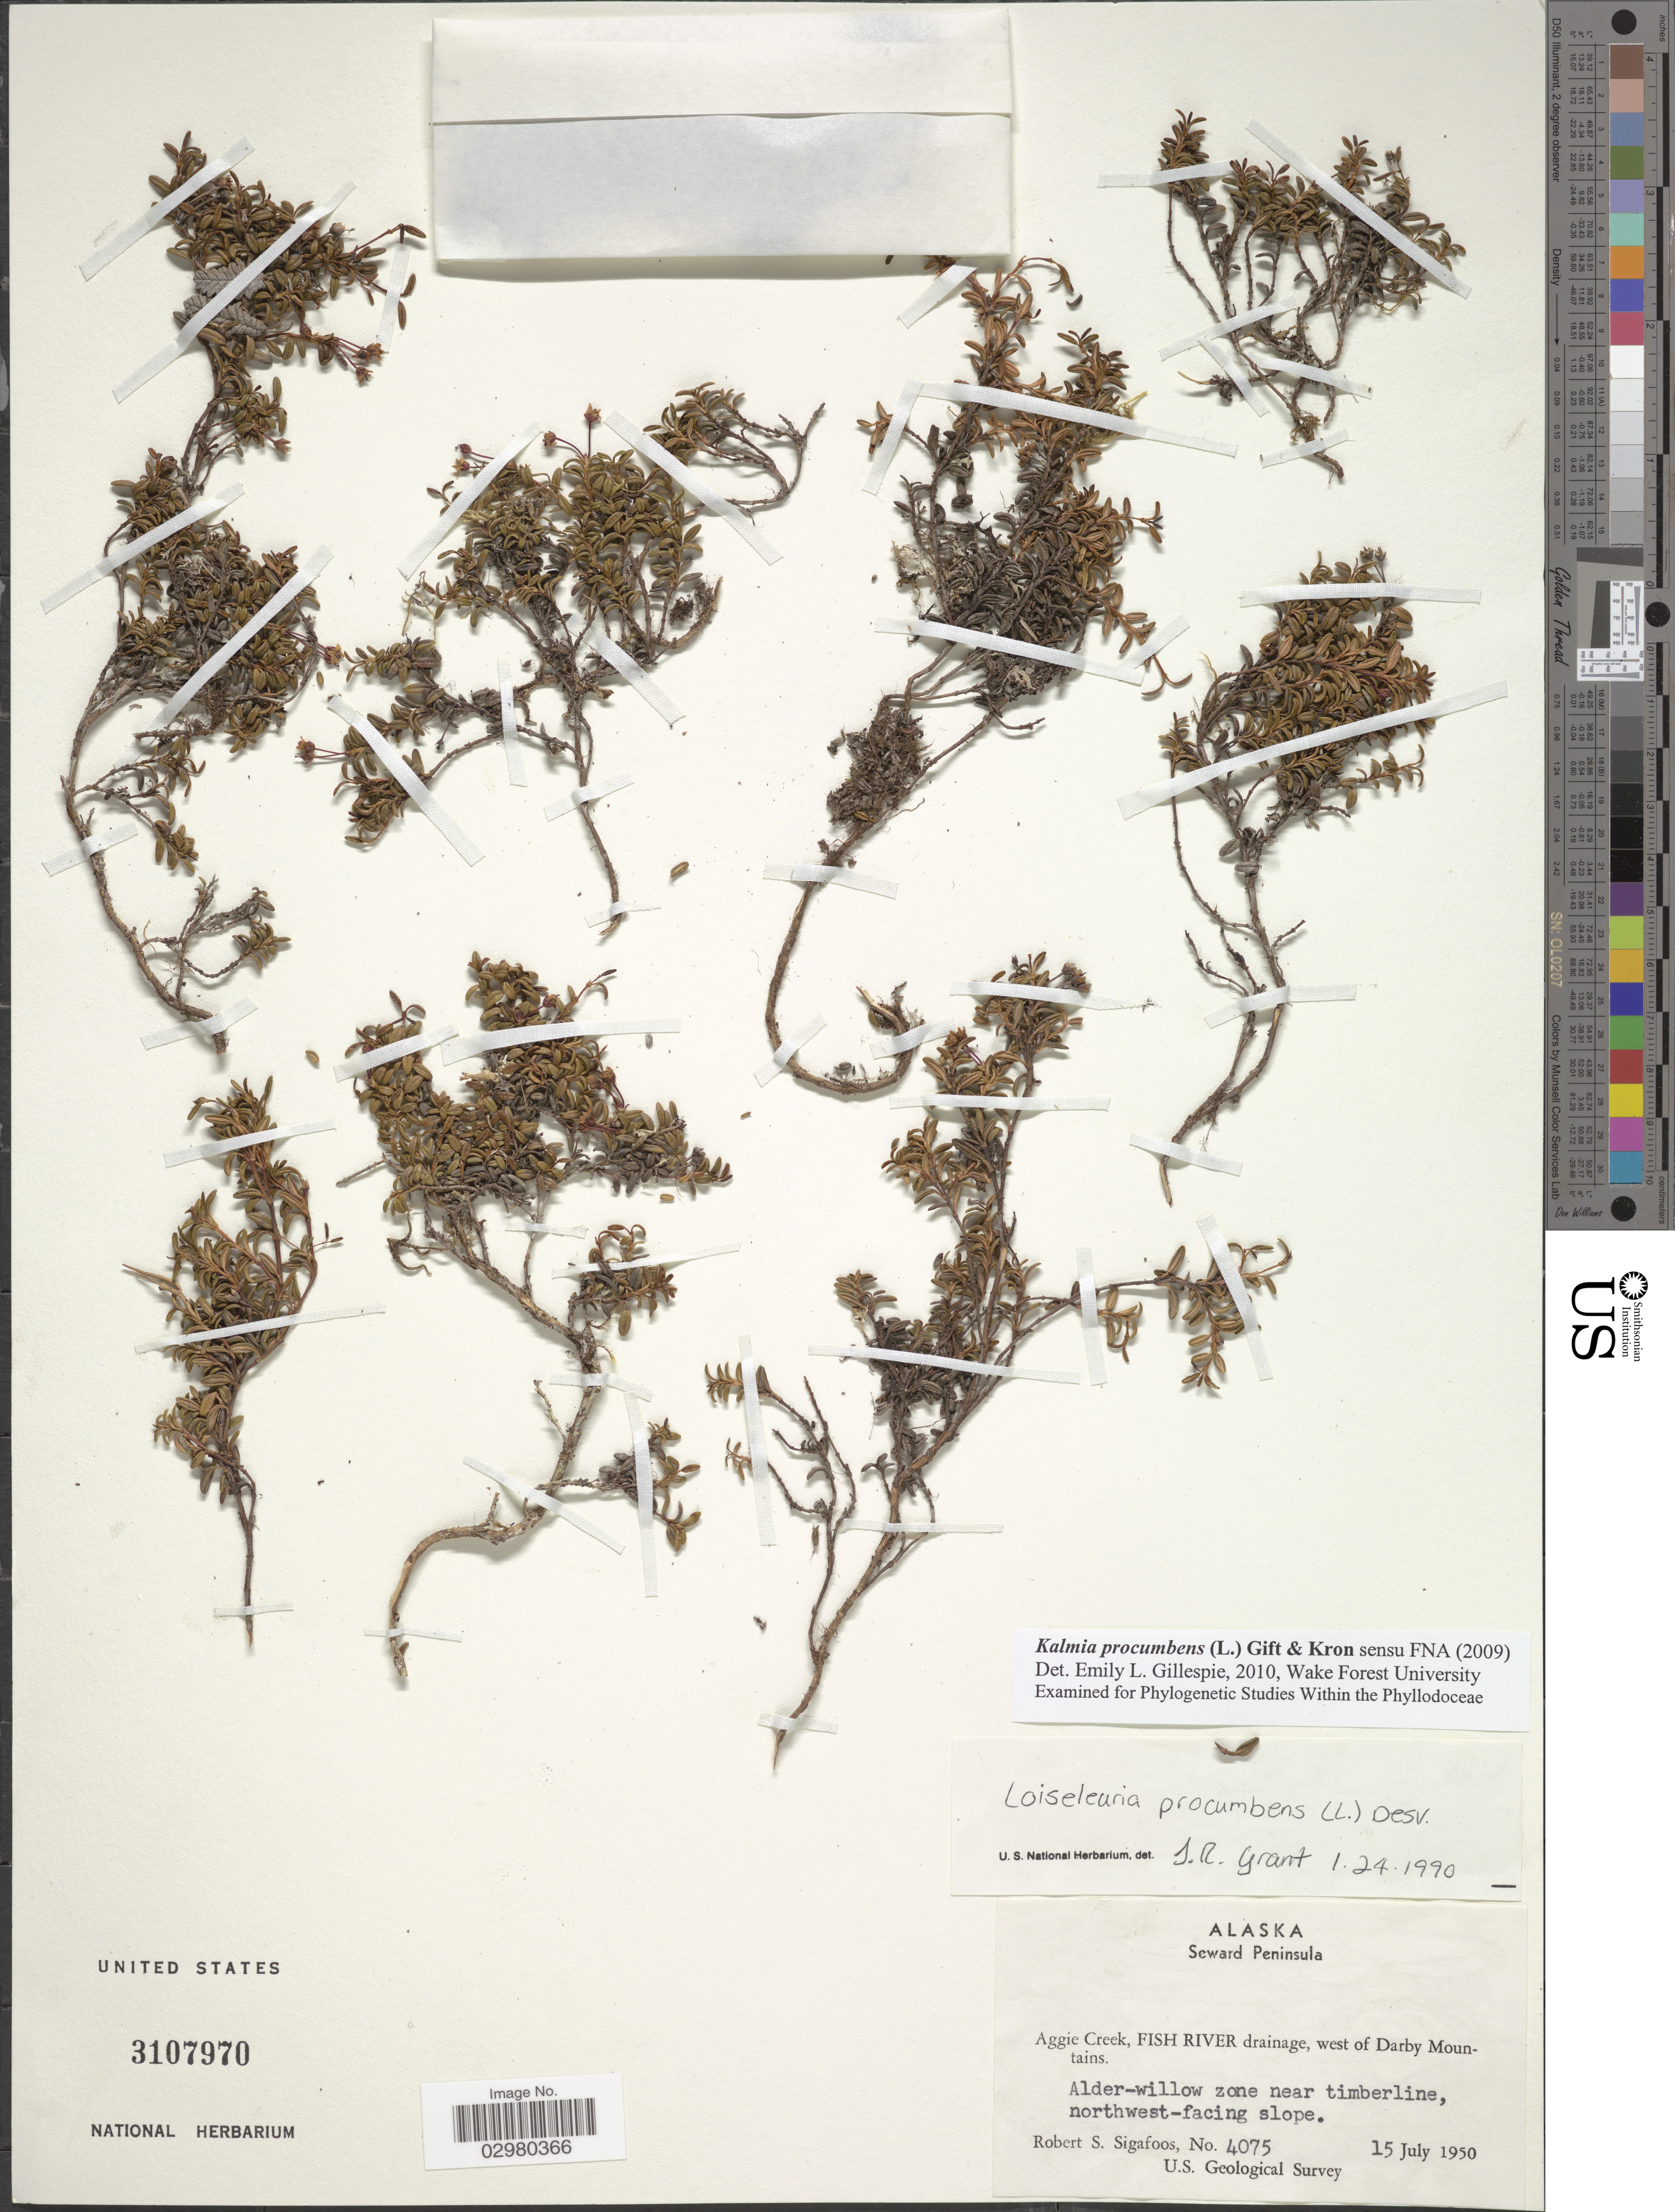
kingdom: Plantae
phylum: Tracheophyta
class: Magnoliopsida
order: Ericales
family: Ericaceae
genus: Loiseleuria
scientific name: Loiseleuria procumbens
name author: (L.) Desv.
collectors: R. Sigafoos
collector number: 4075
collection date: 1950-07-15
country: United States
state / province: Alaska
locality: Seward Peninsula. Aggie Creek, Fish River drainage, west of Darby Mountains. Alder-willow zone near timberline, northwest-facing slope.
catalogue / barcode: US 3107970